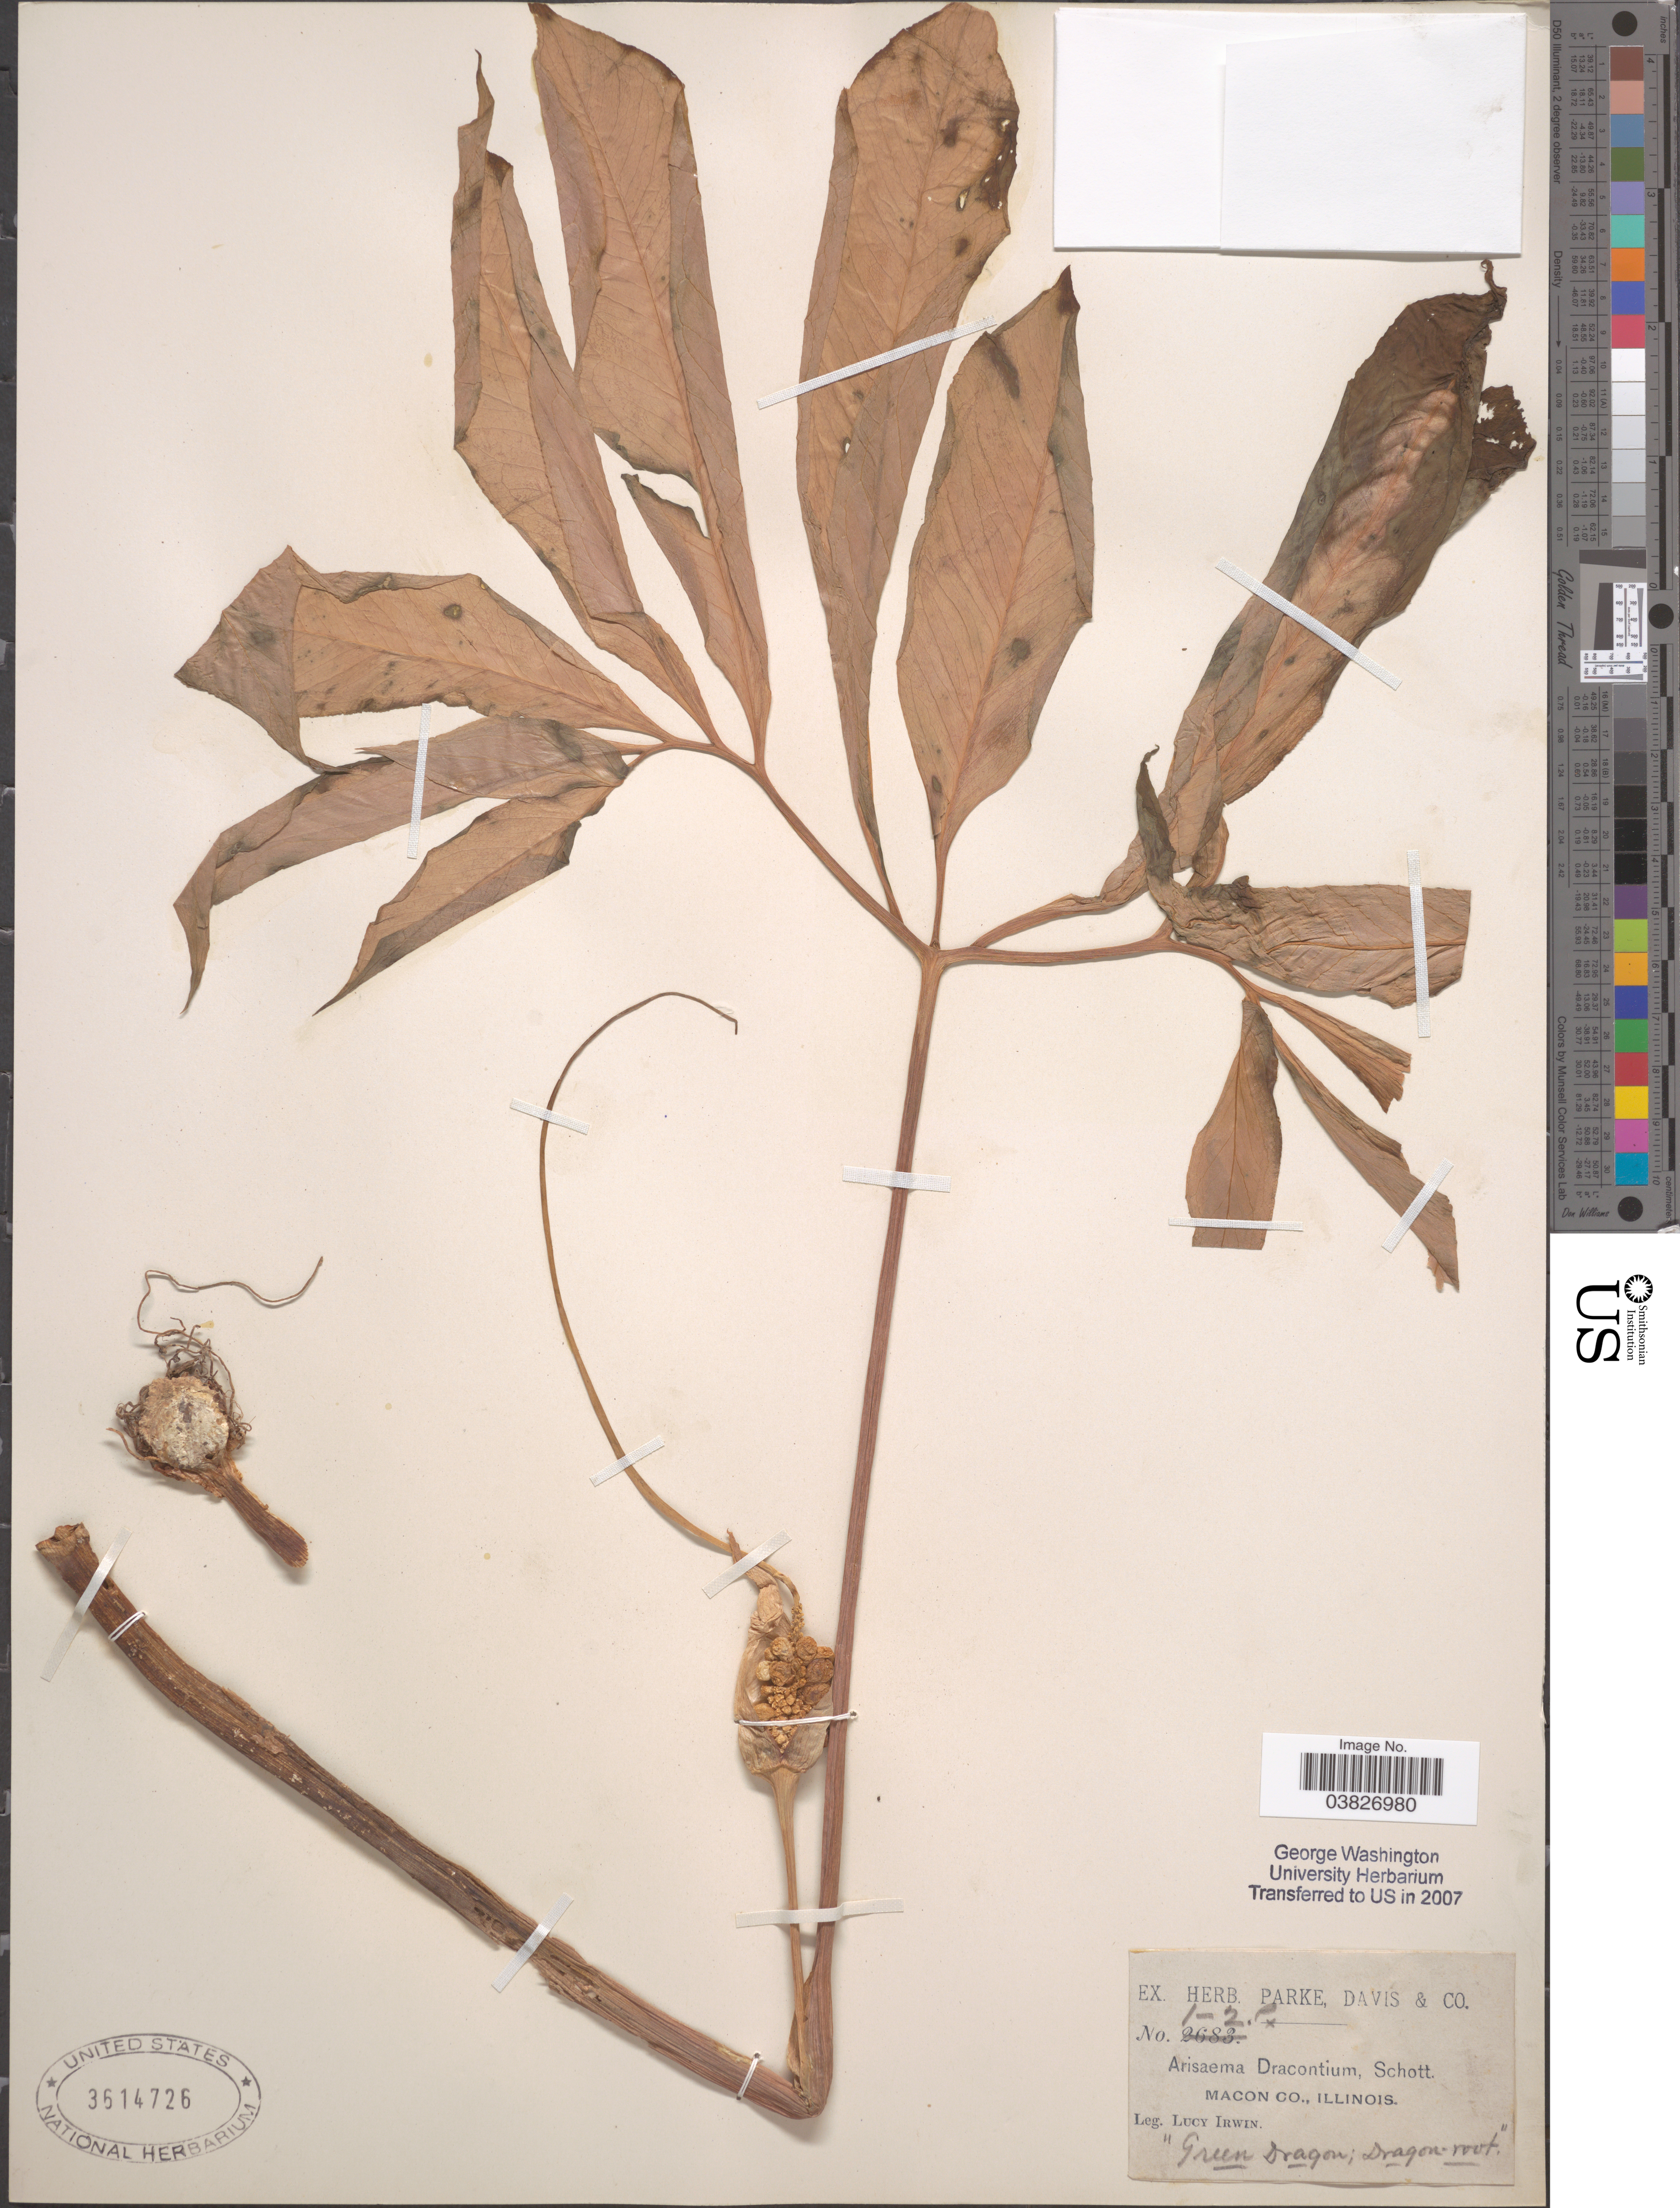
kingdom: Plantae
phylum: Tracheophyta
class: Liliopsida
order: Alismatales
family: Araceae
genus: Arisaema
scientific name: Arisaema dracontium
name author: (L.) Schott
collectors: L. Irwin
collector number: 1-2P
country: United States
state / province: Illinois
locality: Macon Co.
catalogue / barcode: US 3614726